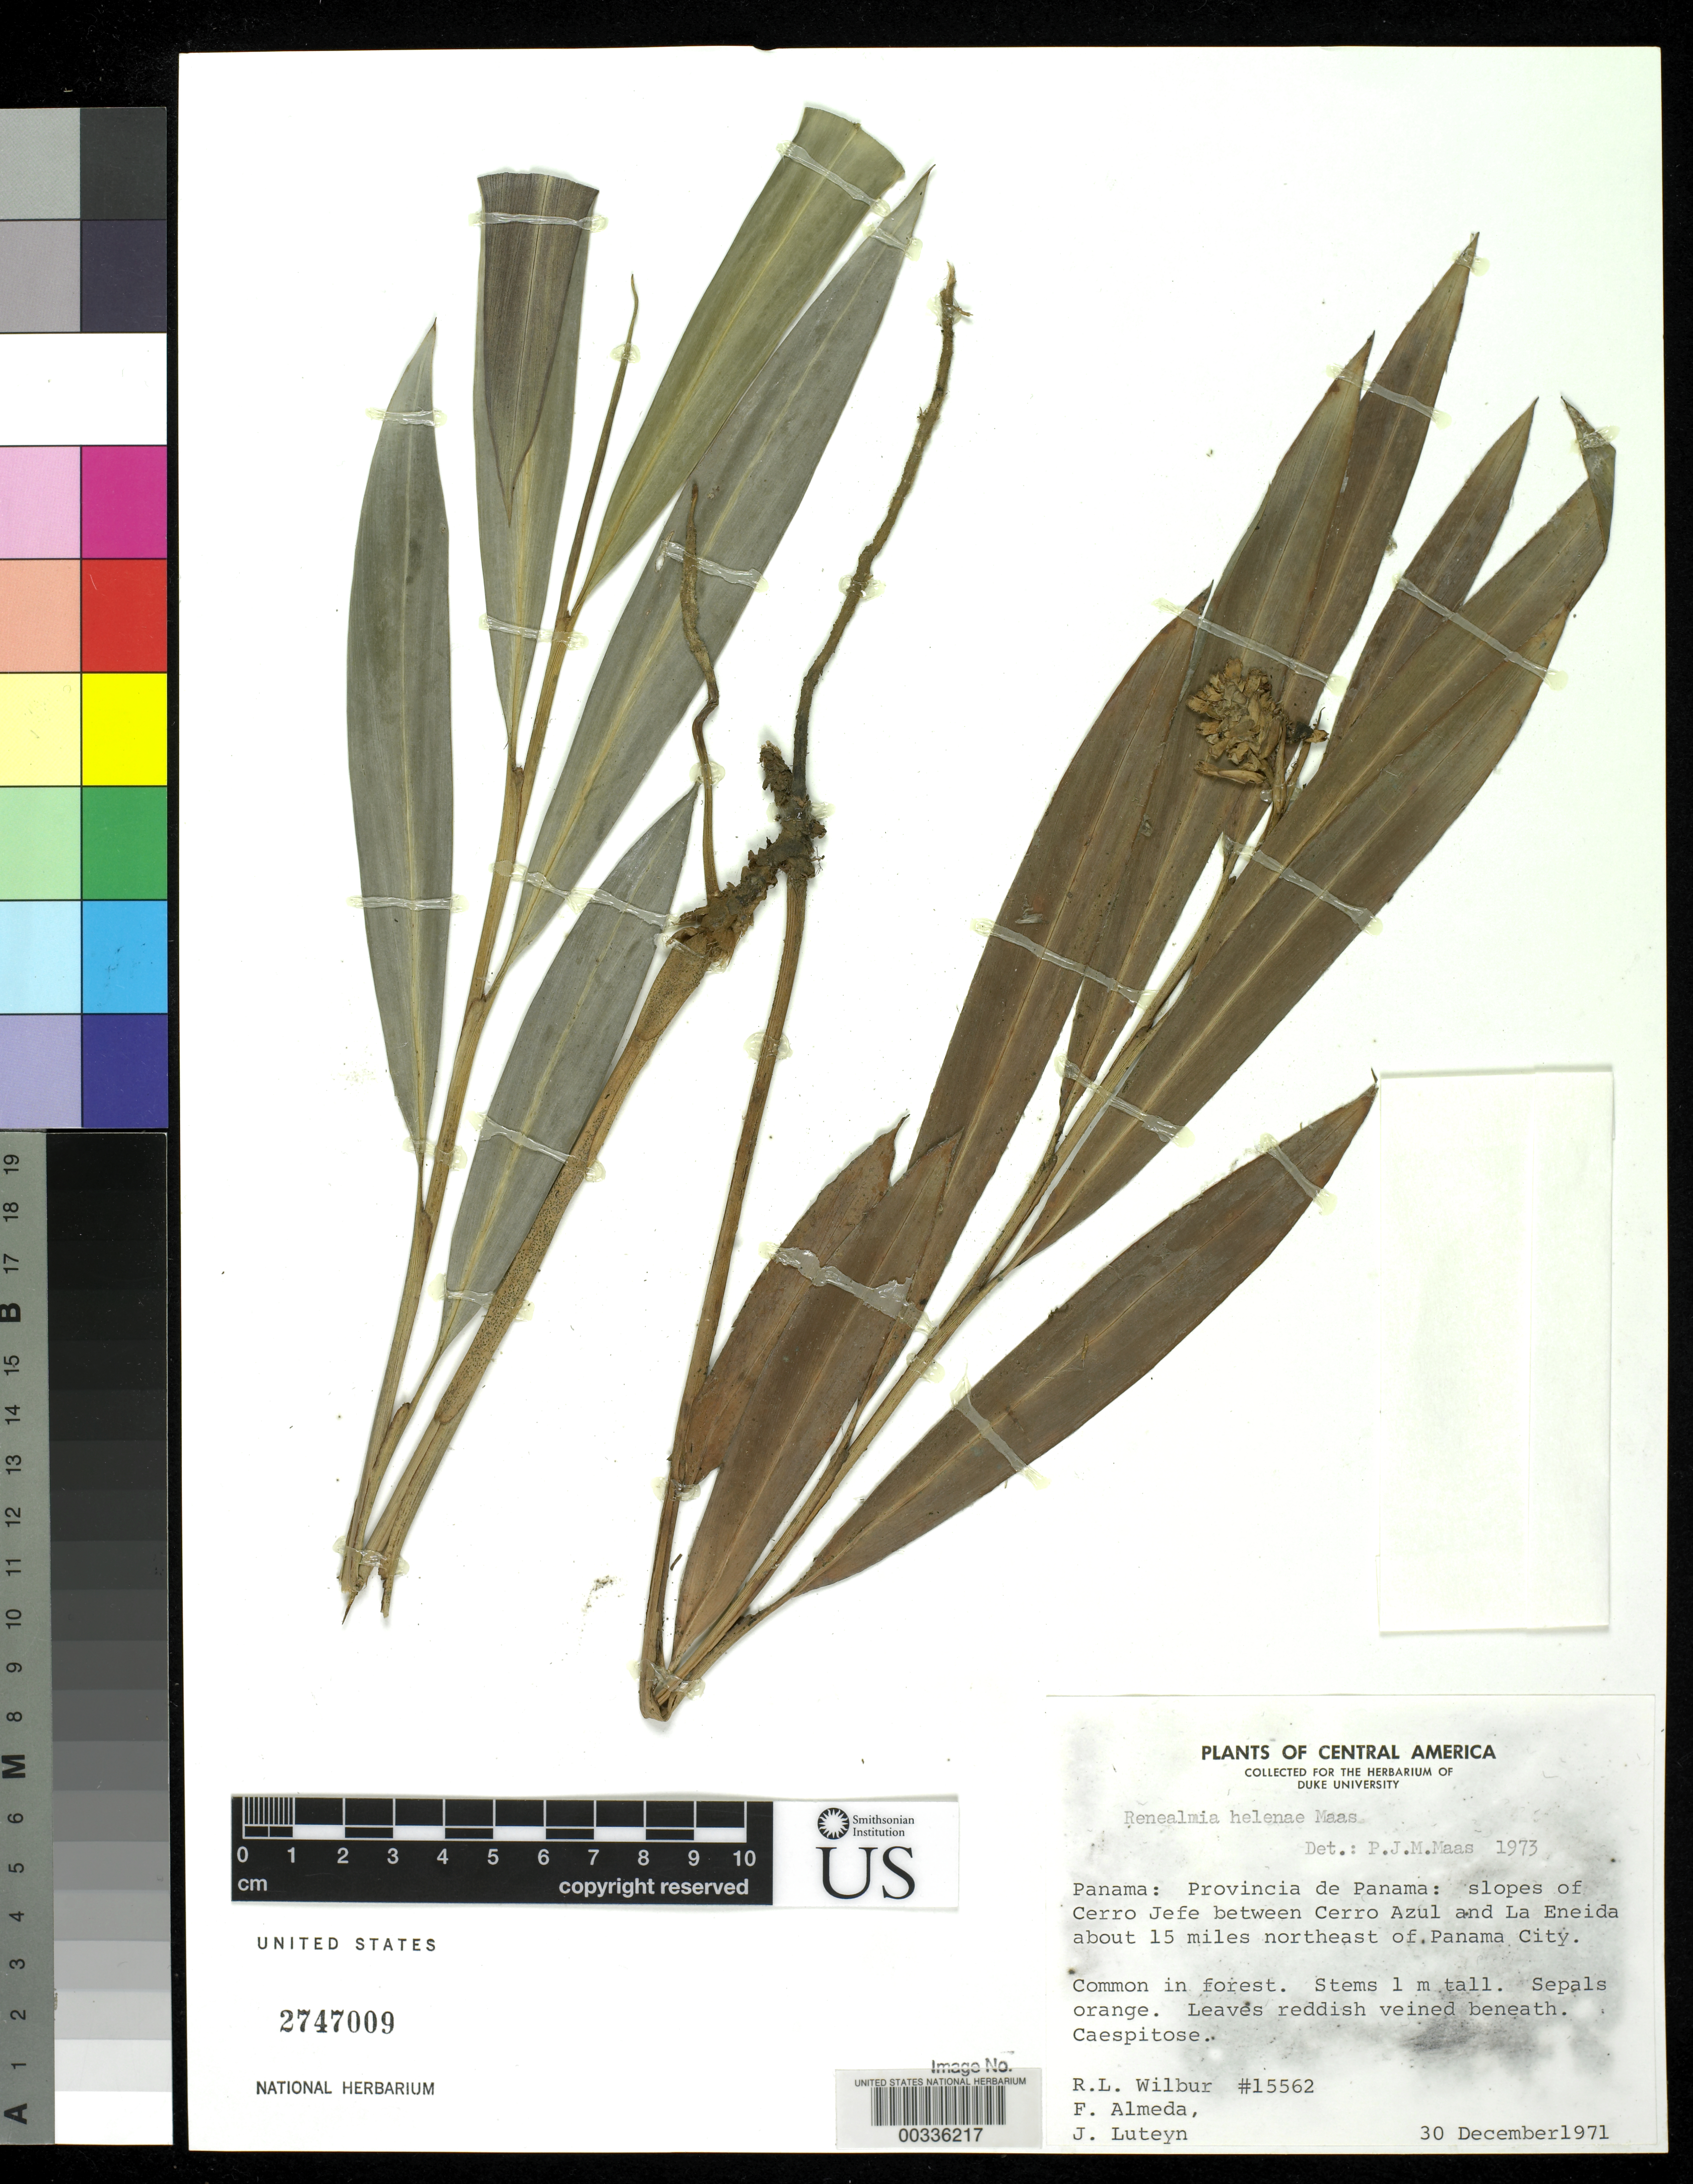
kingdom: Plantae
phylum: Tracheophyta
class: Liliopsida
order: Zingiberales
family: Zingiberaceae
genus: Renealmia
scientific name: Renealmia helenae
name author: Maas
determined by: Maas, Paul J. M.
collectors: R. L. Wilbur, F. Almeda & J. L. Luteyn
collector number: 15562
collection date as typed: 30 Dec 1971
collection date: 1971-12-30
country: Panama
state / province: Panamá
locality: Slopes of Cerro Jefe between Cerro Azul and la Eneida about 15 mi NE of Panama City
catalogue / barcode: US 2747009